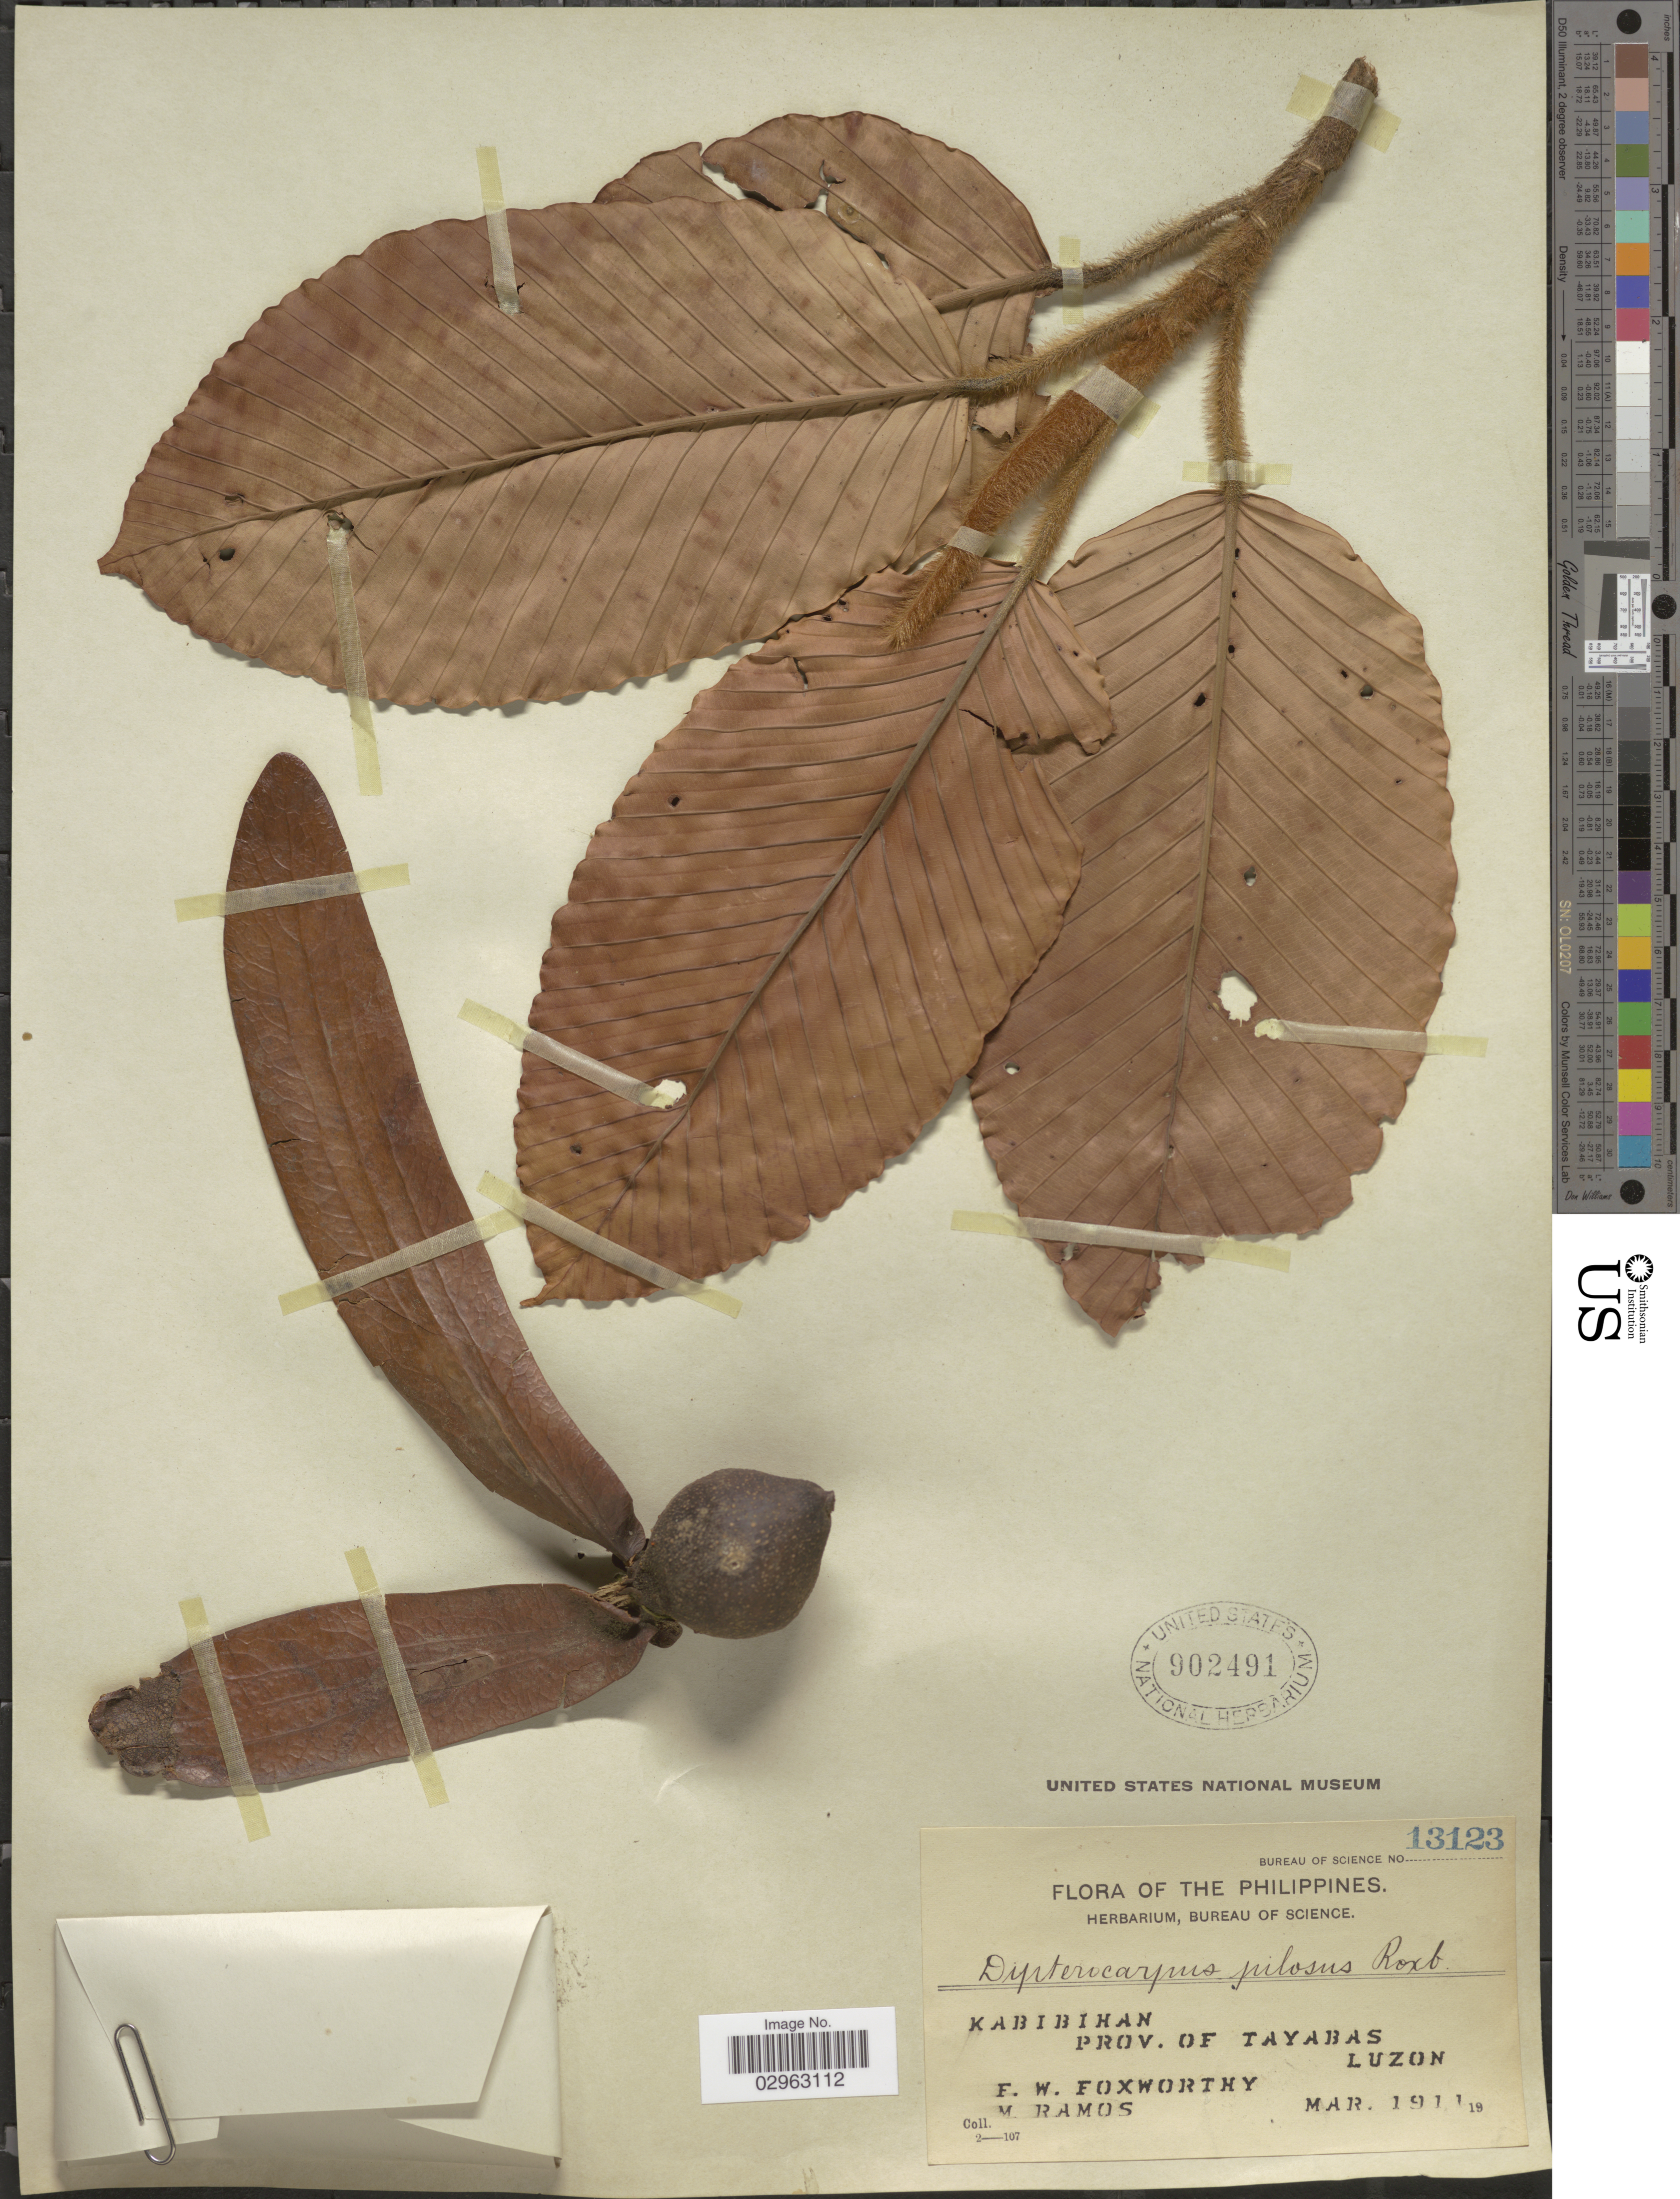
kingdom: Plantae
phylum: Tracheophyta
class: Magnoliopsida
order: Malvales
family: Dipterocarpaceae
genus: Dipterocarpus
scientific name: Dipterocarpus lasiopodus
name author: G. Perkins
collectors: F. W. Foxworthy & M. Ramos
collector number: Bureau of Science 13123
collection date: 1911-03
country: Philippines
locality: Kabibihan, Prov. of Tayabas, Luzon.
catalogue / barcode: US 902491